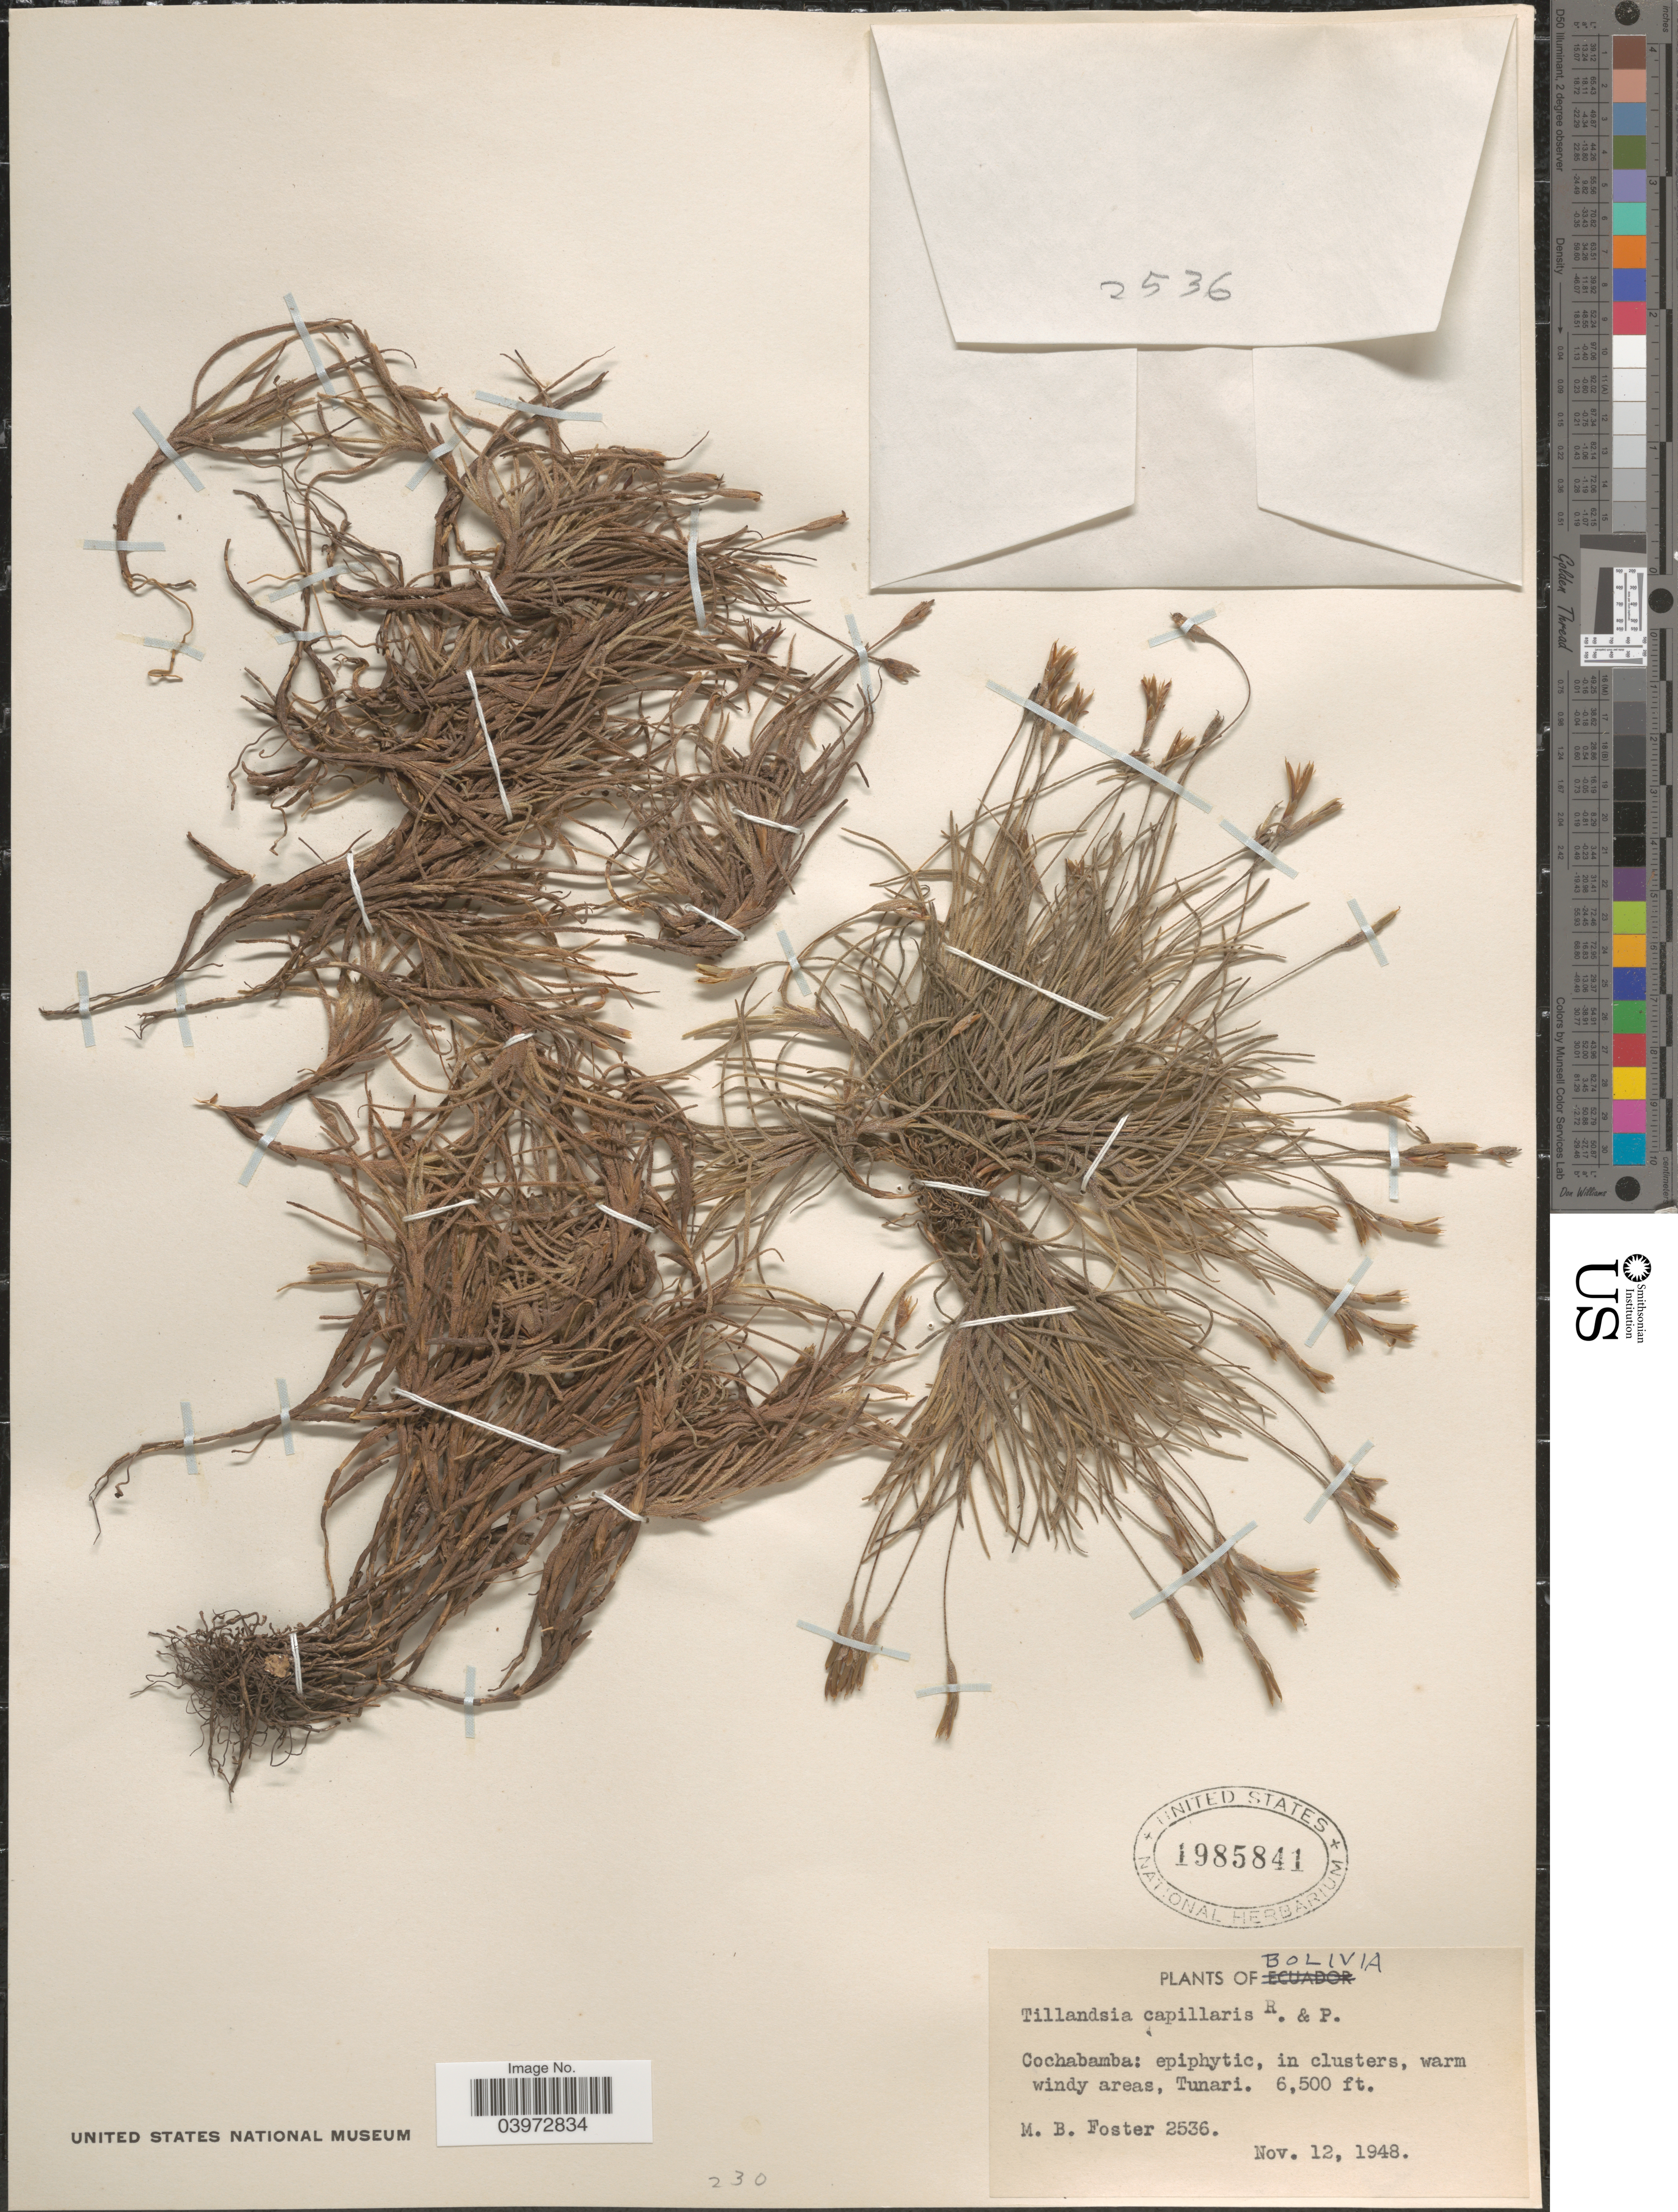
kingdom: Plantae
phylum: Tracheophyta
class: Liliopsida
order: Poales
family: Bromeliaceae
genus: Tillandsia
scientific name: Tillandsia capillaris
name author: Ruiz & Pav.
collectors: M. B. Foster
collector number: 2536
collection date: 1948-11-12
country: Bolivia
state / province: Cochabamba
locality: Tunari.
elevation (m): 1981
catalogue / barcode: US 1985841